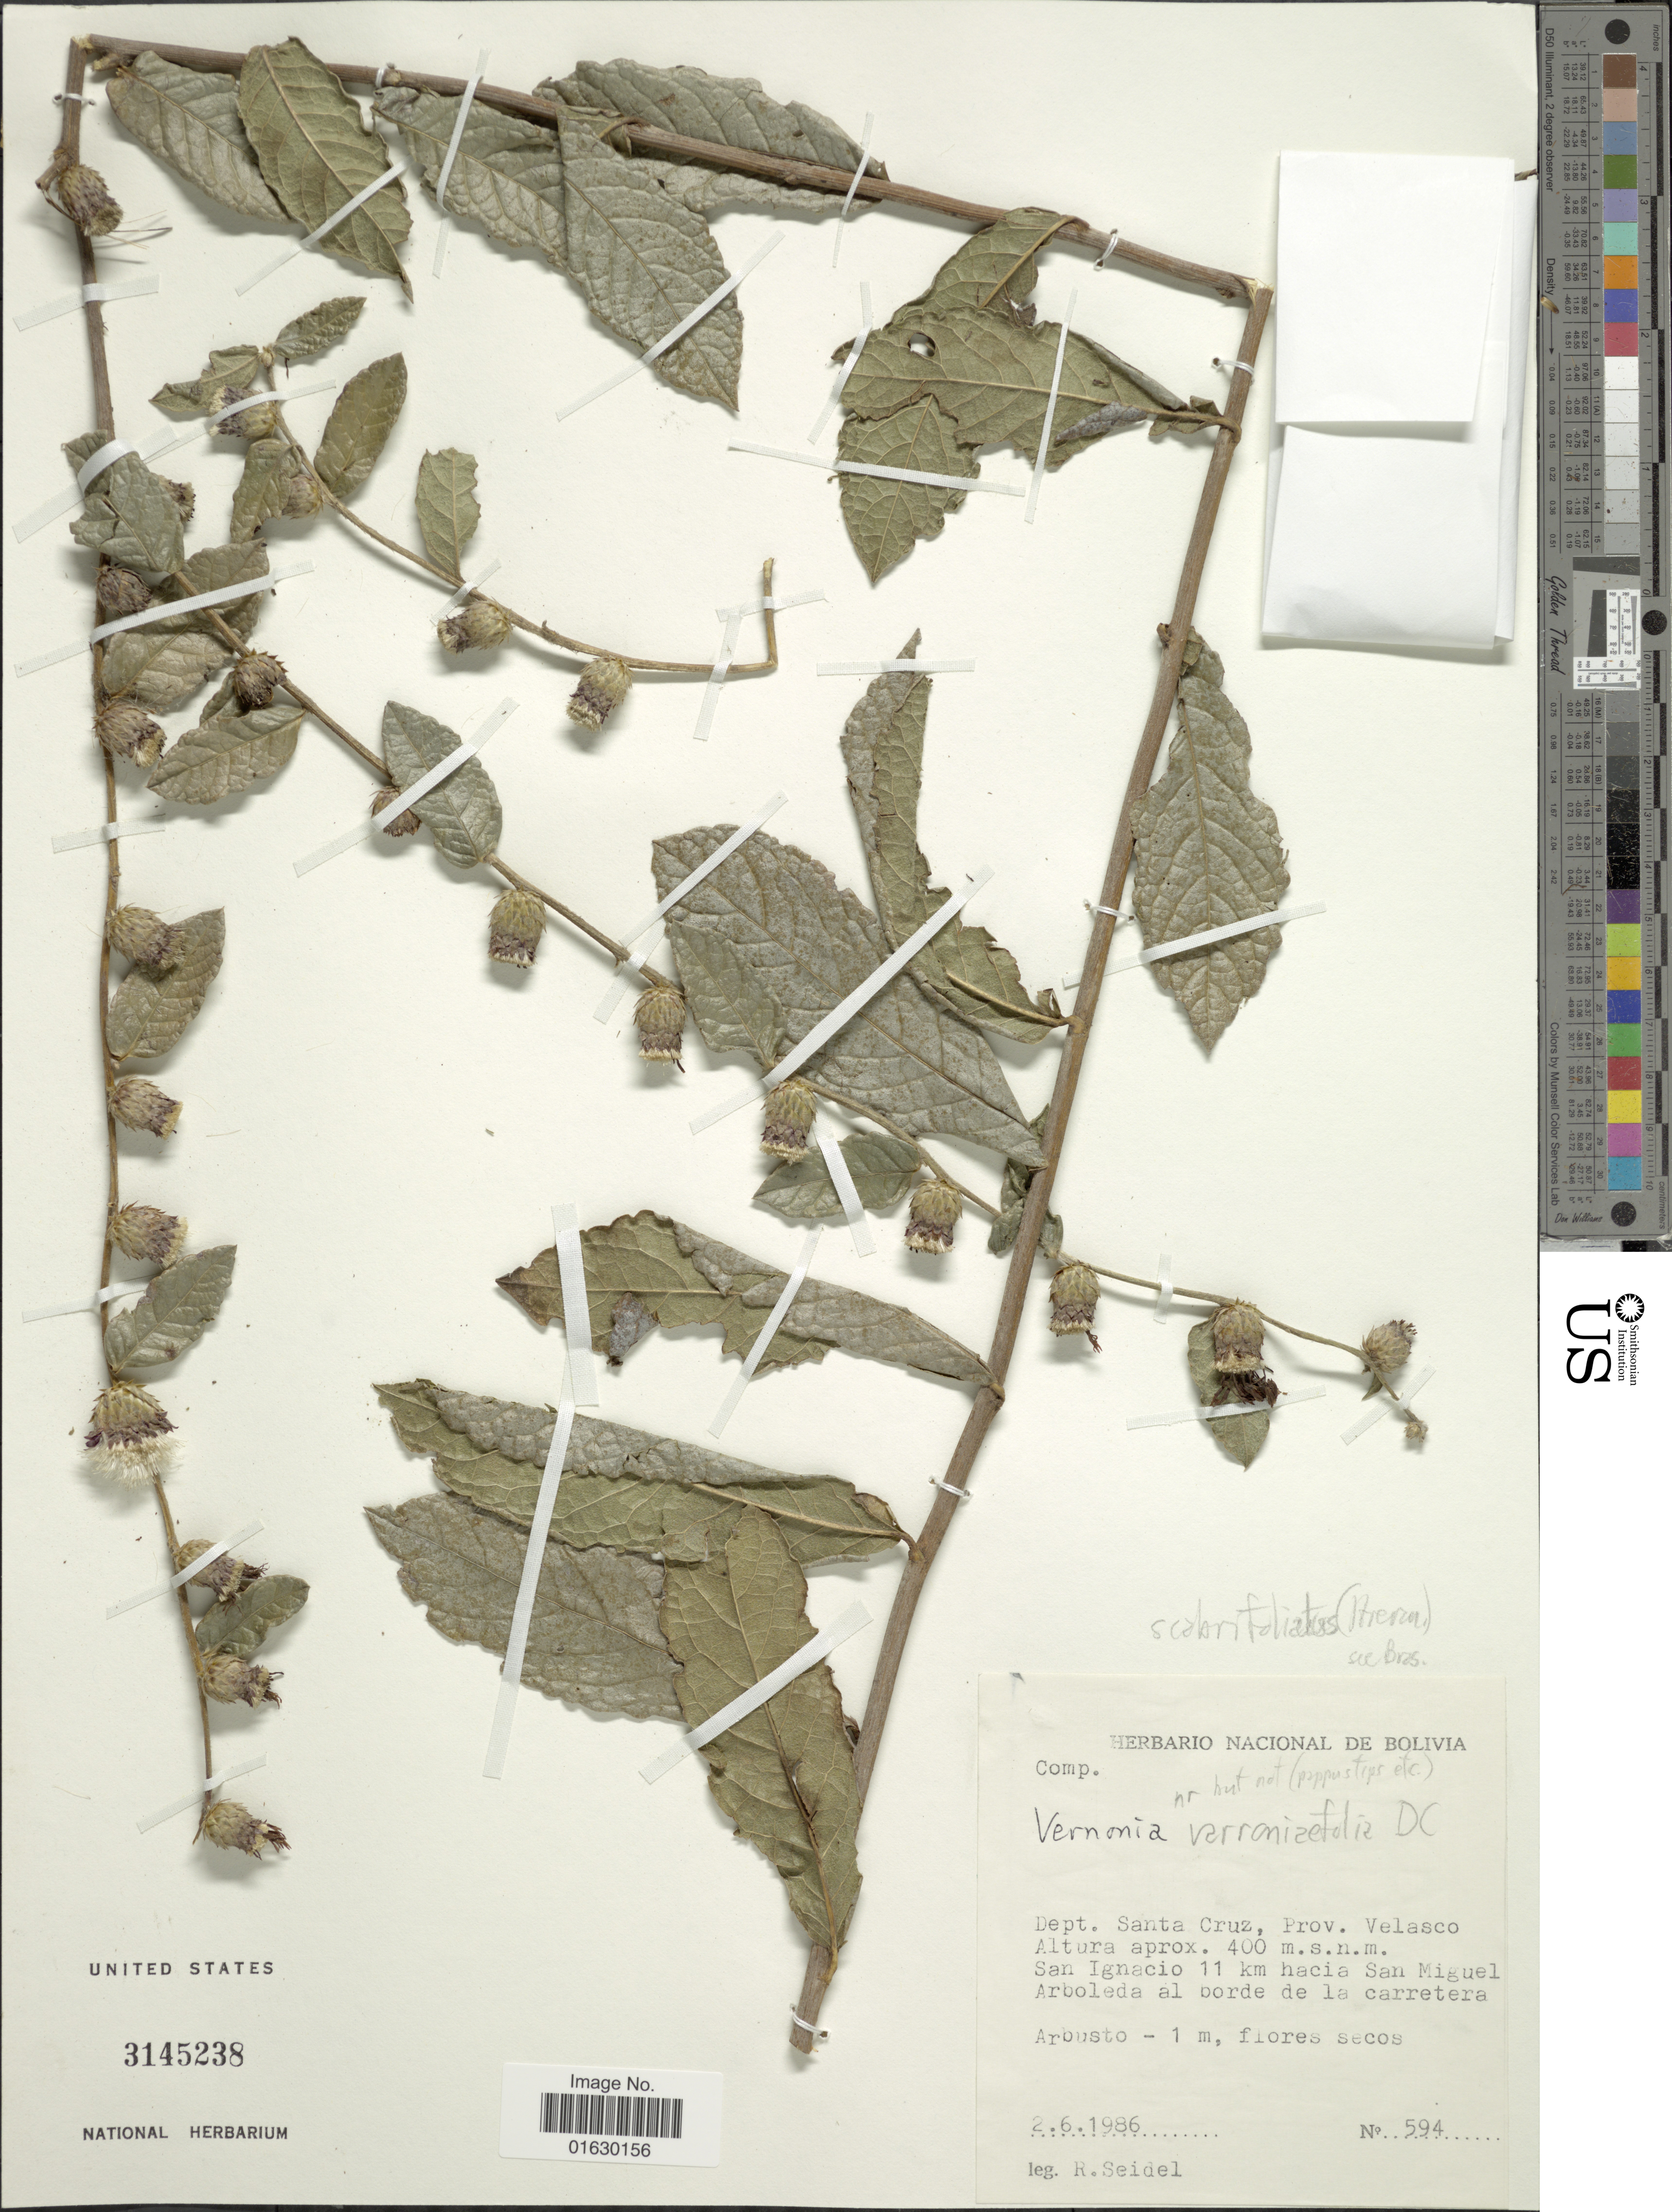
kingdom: Plantae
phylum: Tracheophyta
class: Magnoliopsida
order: Asterales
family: Asteraceae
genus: Lessingianthus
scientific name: Lessingianthus scabrifoliatus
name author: (Hieron.) H. Rob.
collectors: R. Seidel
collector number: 594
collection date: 1986-06-02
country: Bolivia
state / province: Santa Cruz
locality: Dept. Santa Cruz, Prov. Velasco, San Ignacio 11 km hacia San Miguel Arboleda al borde de la carretera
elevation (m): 400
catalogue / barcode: US 3145238